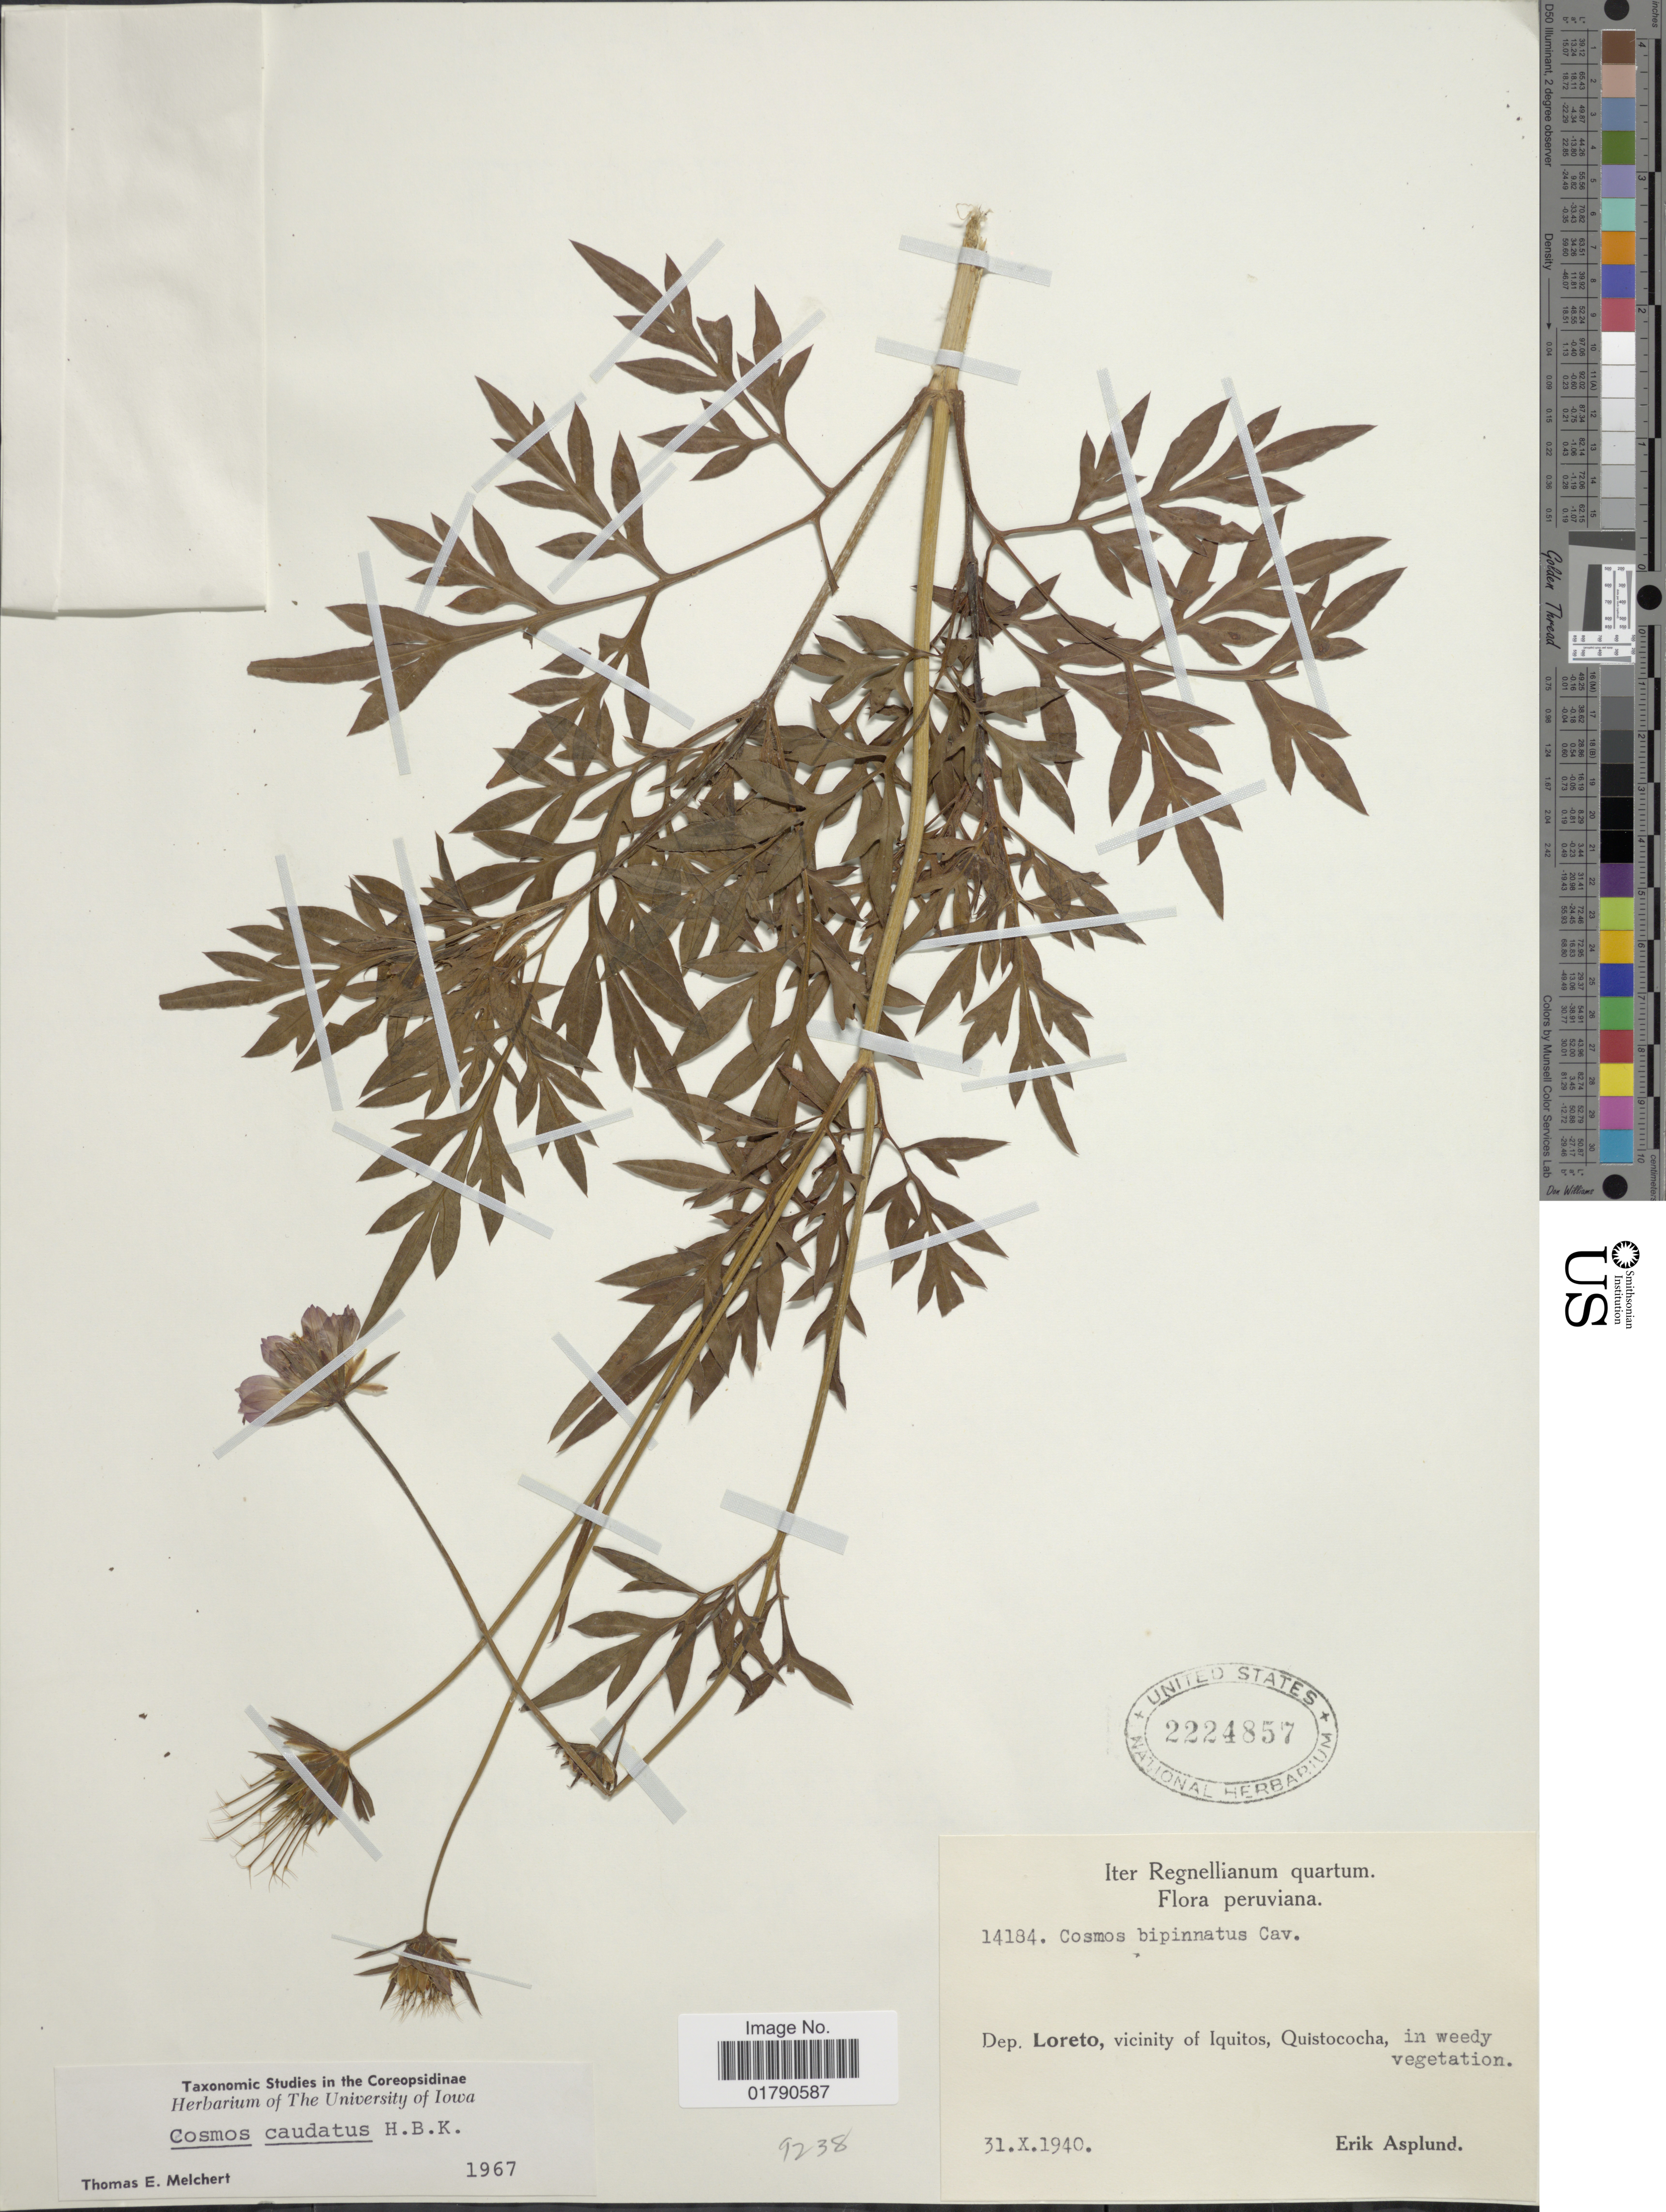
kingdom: Plantae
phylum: Tracheophyta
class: Magnoliopsida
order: Asterales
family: Asteraceae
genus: Cosmos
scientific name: Cosmos caudatus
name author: Kunth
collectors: E. Asplund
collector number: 14184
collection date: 1940-10-31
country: Peru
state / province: Loreto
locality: Vicinity of Iquitos, Quistococha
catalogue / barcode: US 2224857